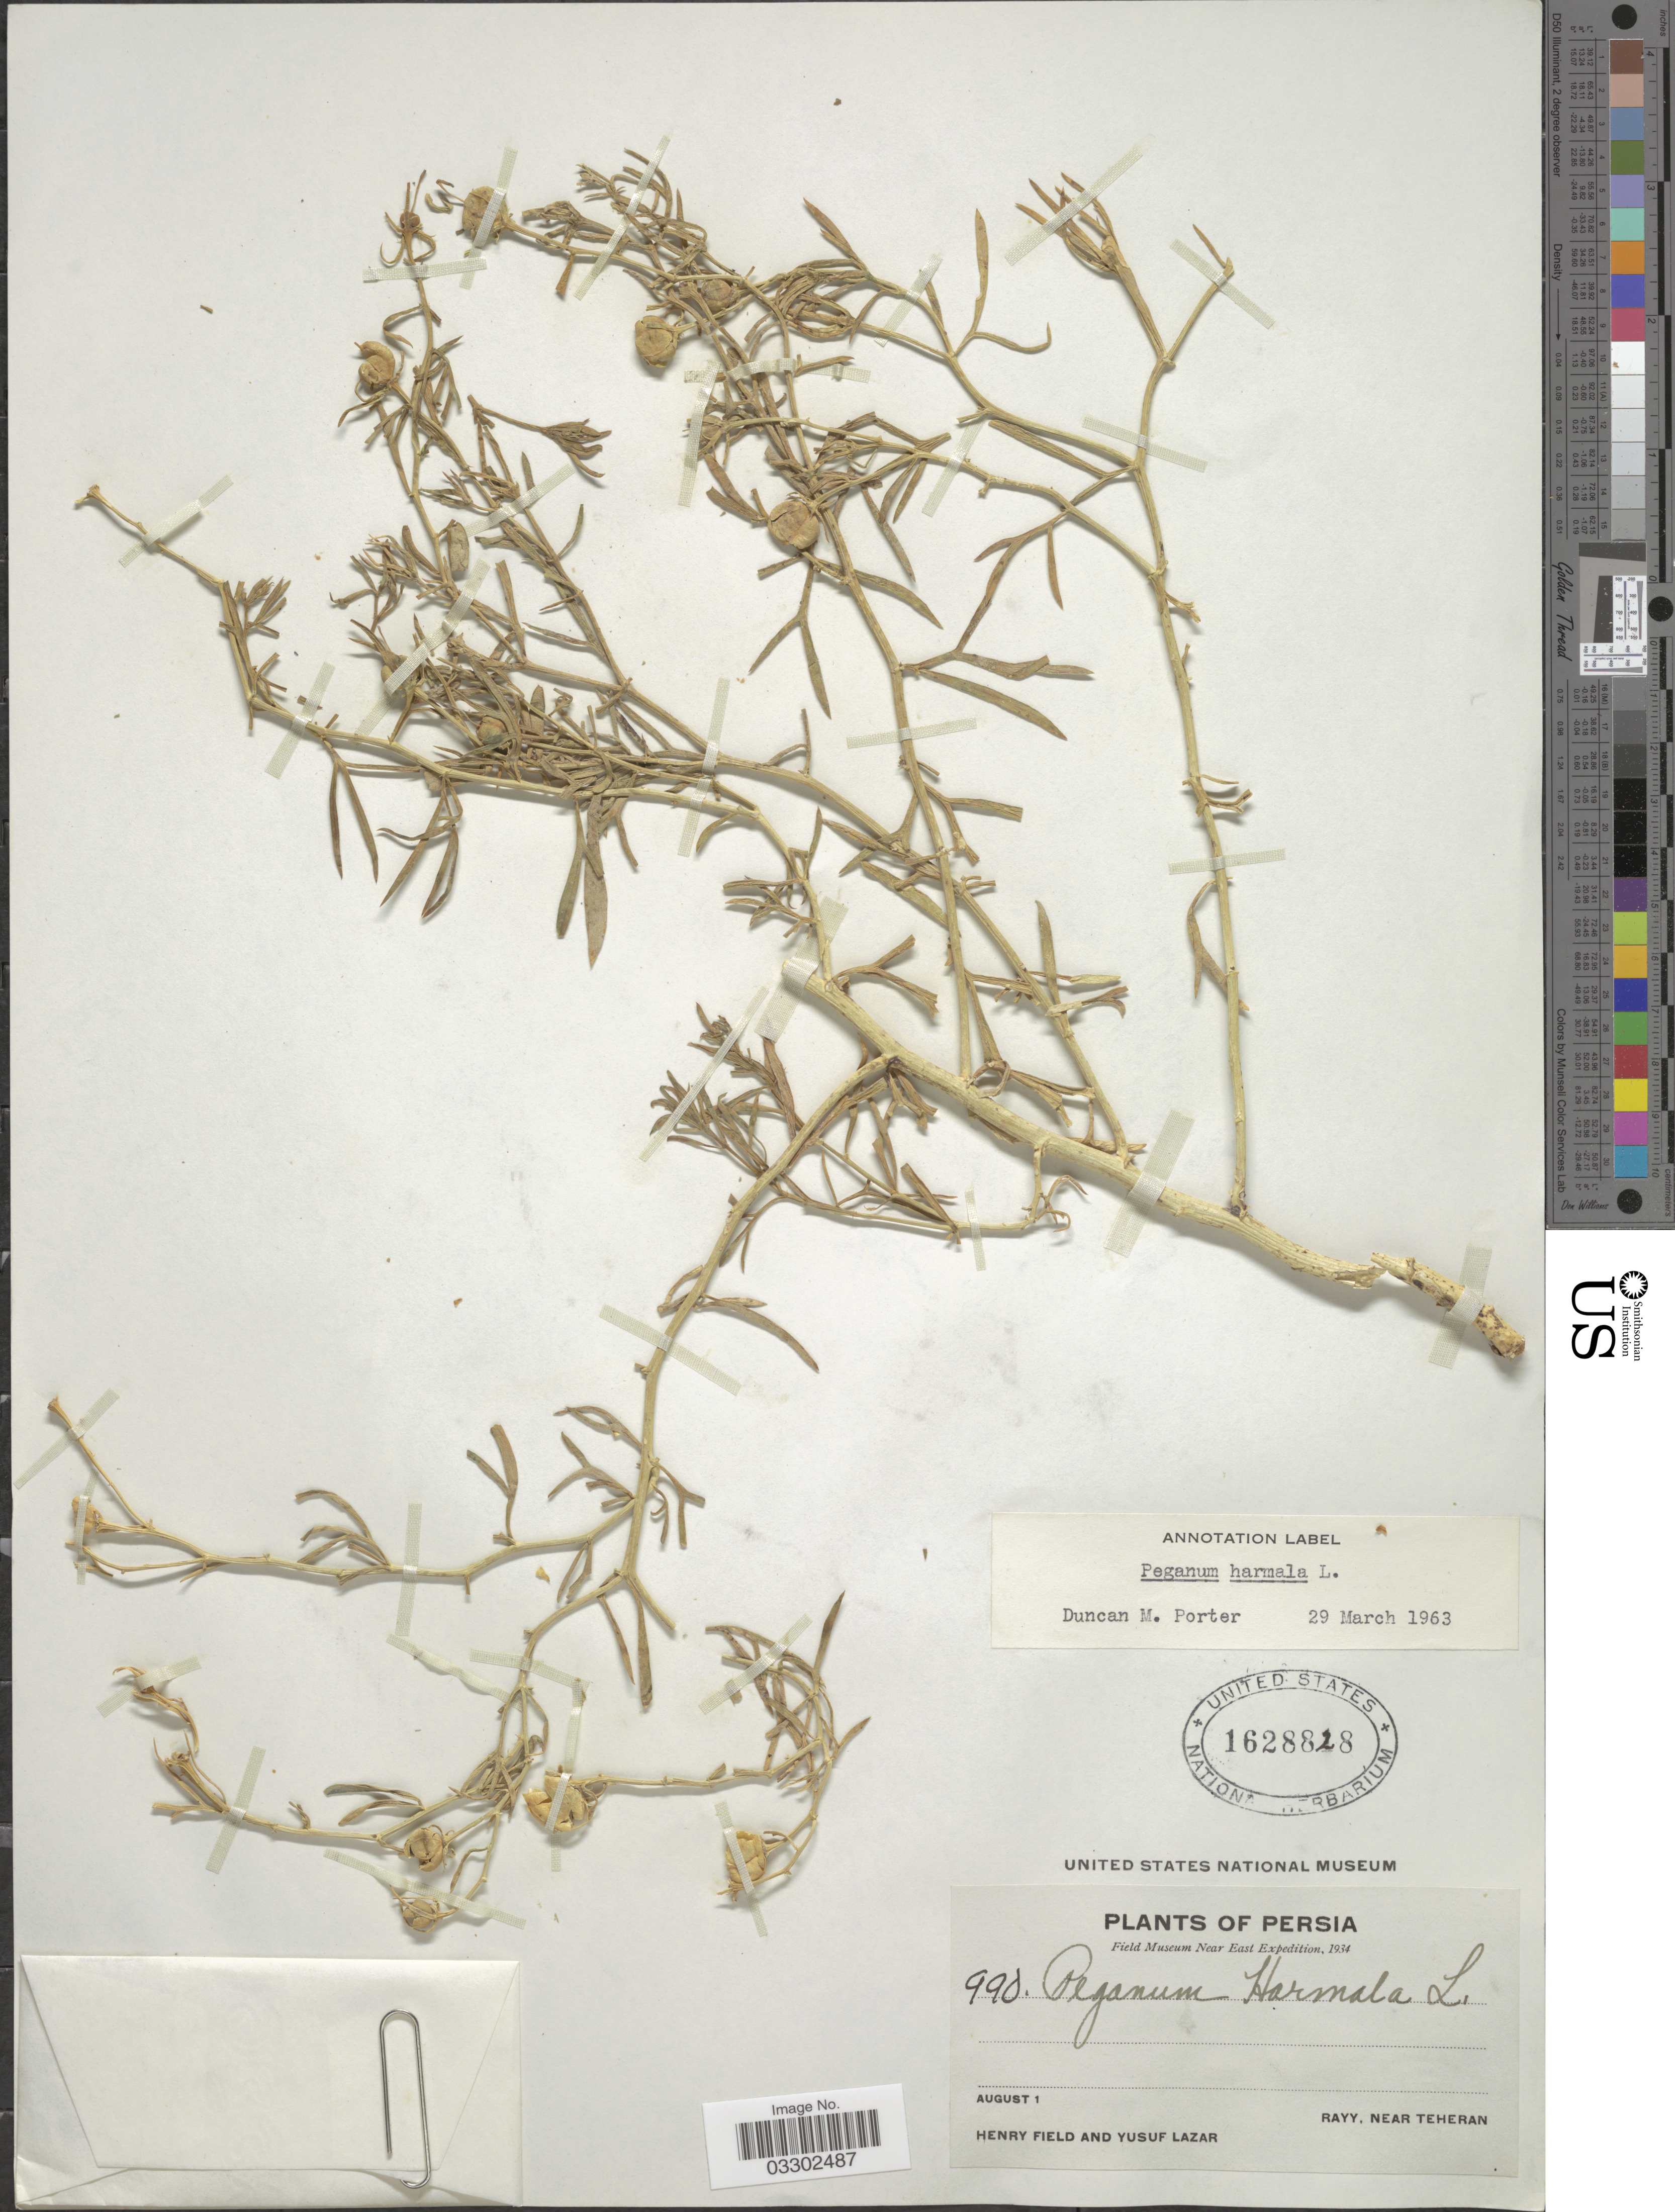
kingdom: Plantae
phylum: Tracheophyta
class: Magnoliopsida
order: Sapindales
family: Tetradiclidaceae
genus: Peganum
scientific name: Peganum harmala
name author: L.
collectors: H. Field & Y. Lazar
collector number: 990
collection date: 1934-08-01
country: Iran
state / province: Tehran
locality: Ravy, near Teheran.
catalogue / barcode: US 1628828